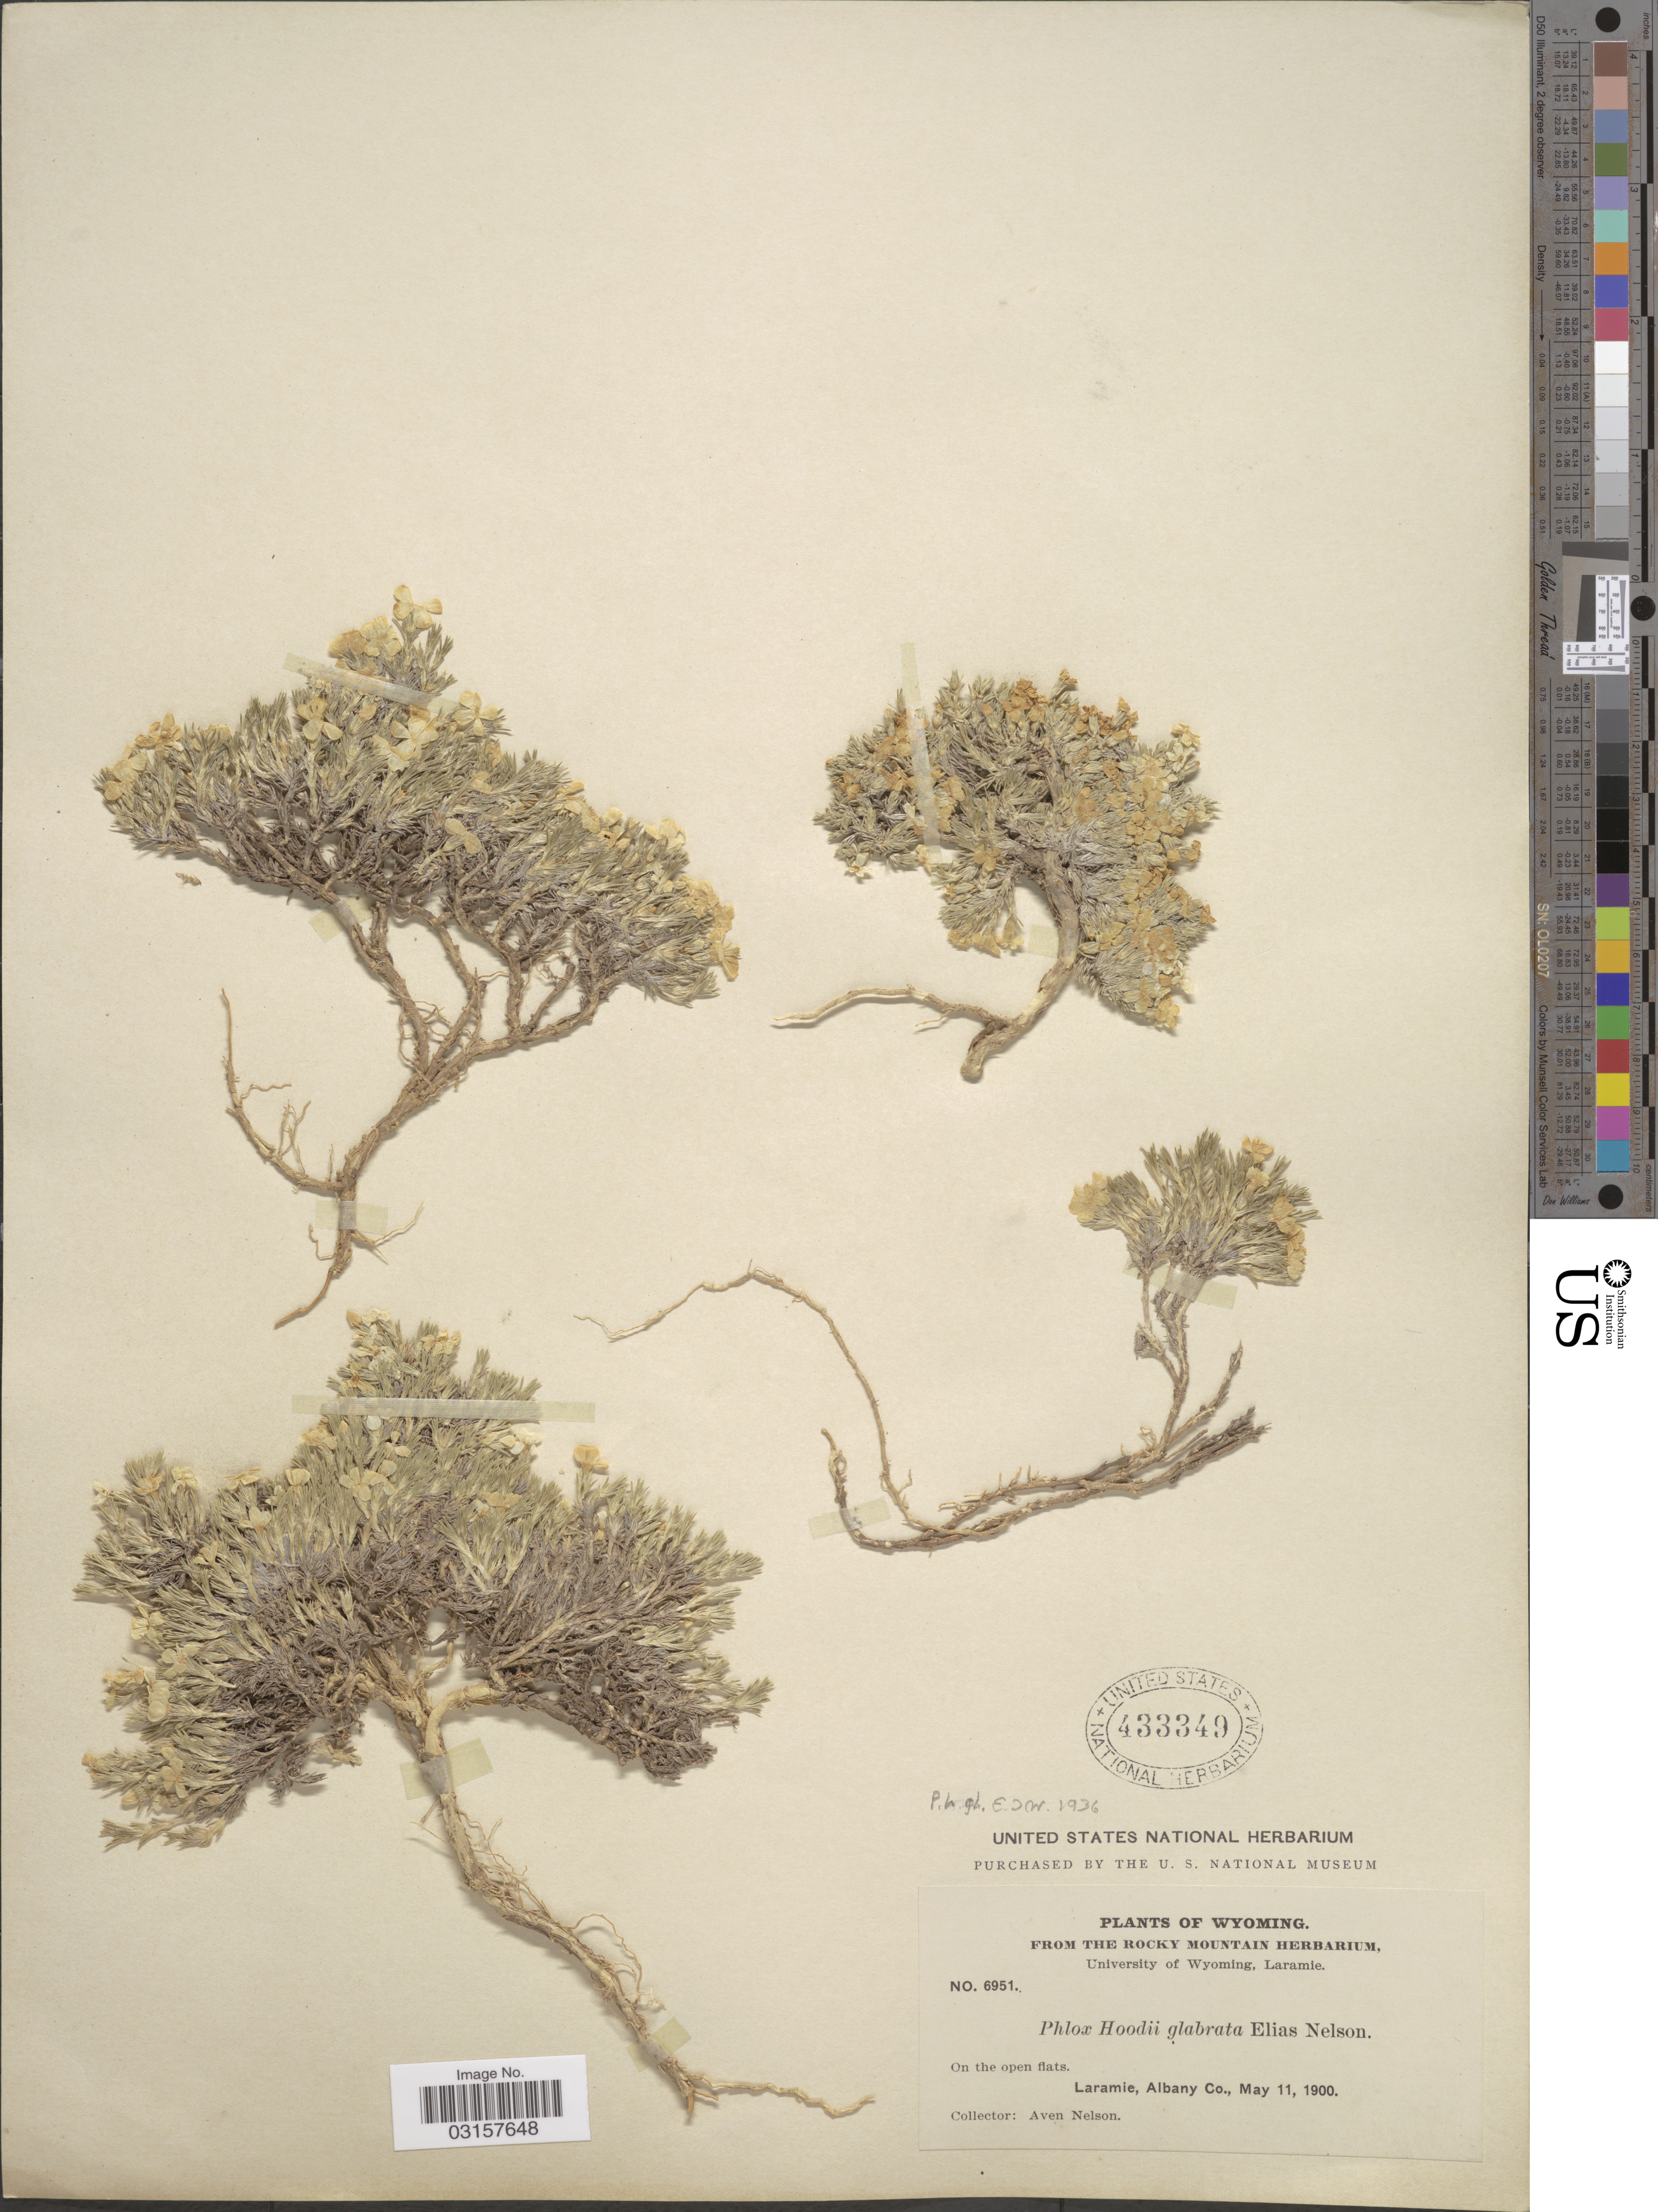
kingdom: Plantae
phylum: Tracheophyta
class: Magnoliopsida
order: Ericales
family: Polemoniaceae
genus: Phlox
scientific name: Phlox hoodii subsp. hoodii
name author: Richardson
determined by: Mayfield, M. H.; Ferguson, C. J.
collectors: A. Nelson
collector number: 6951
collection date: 1900-05-11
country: United States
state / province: Wyoming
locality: Laramie, Albany Co.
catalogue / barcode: US 433349